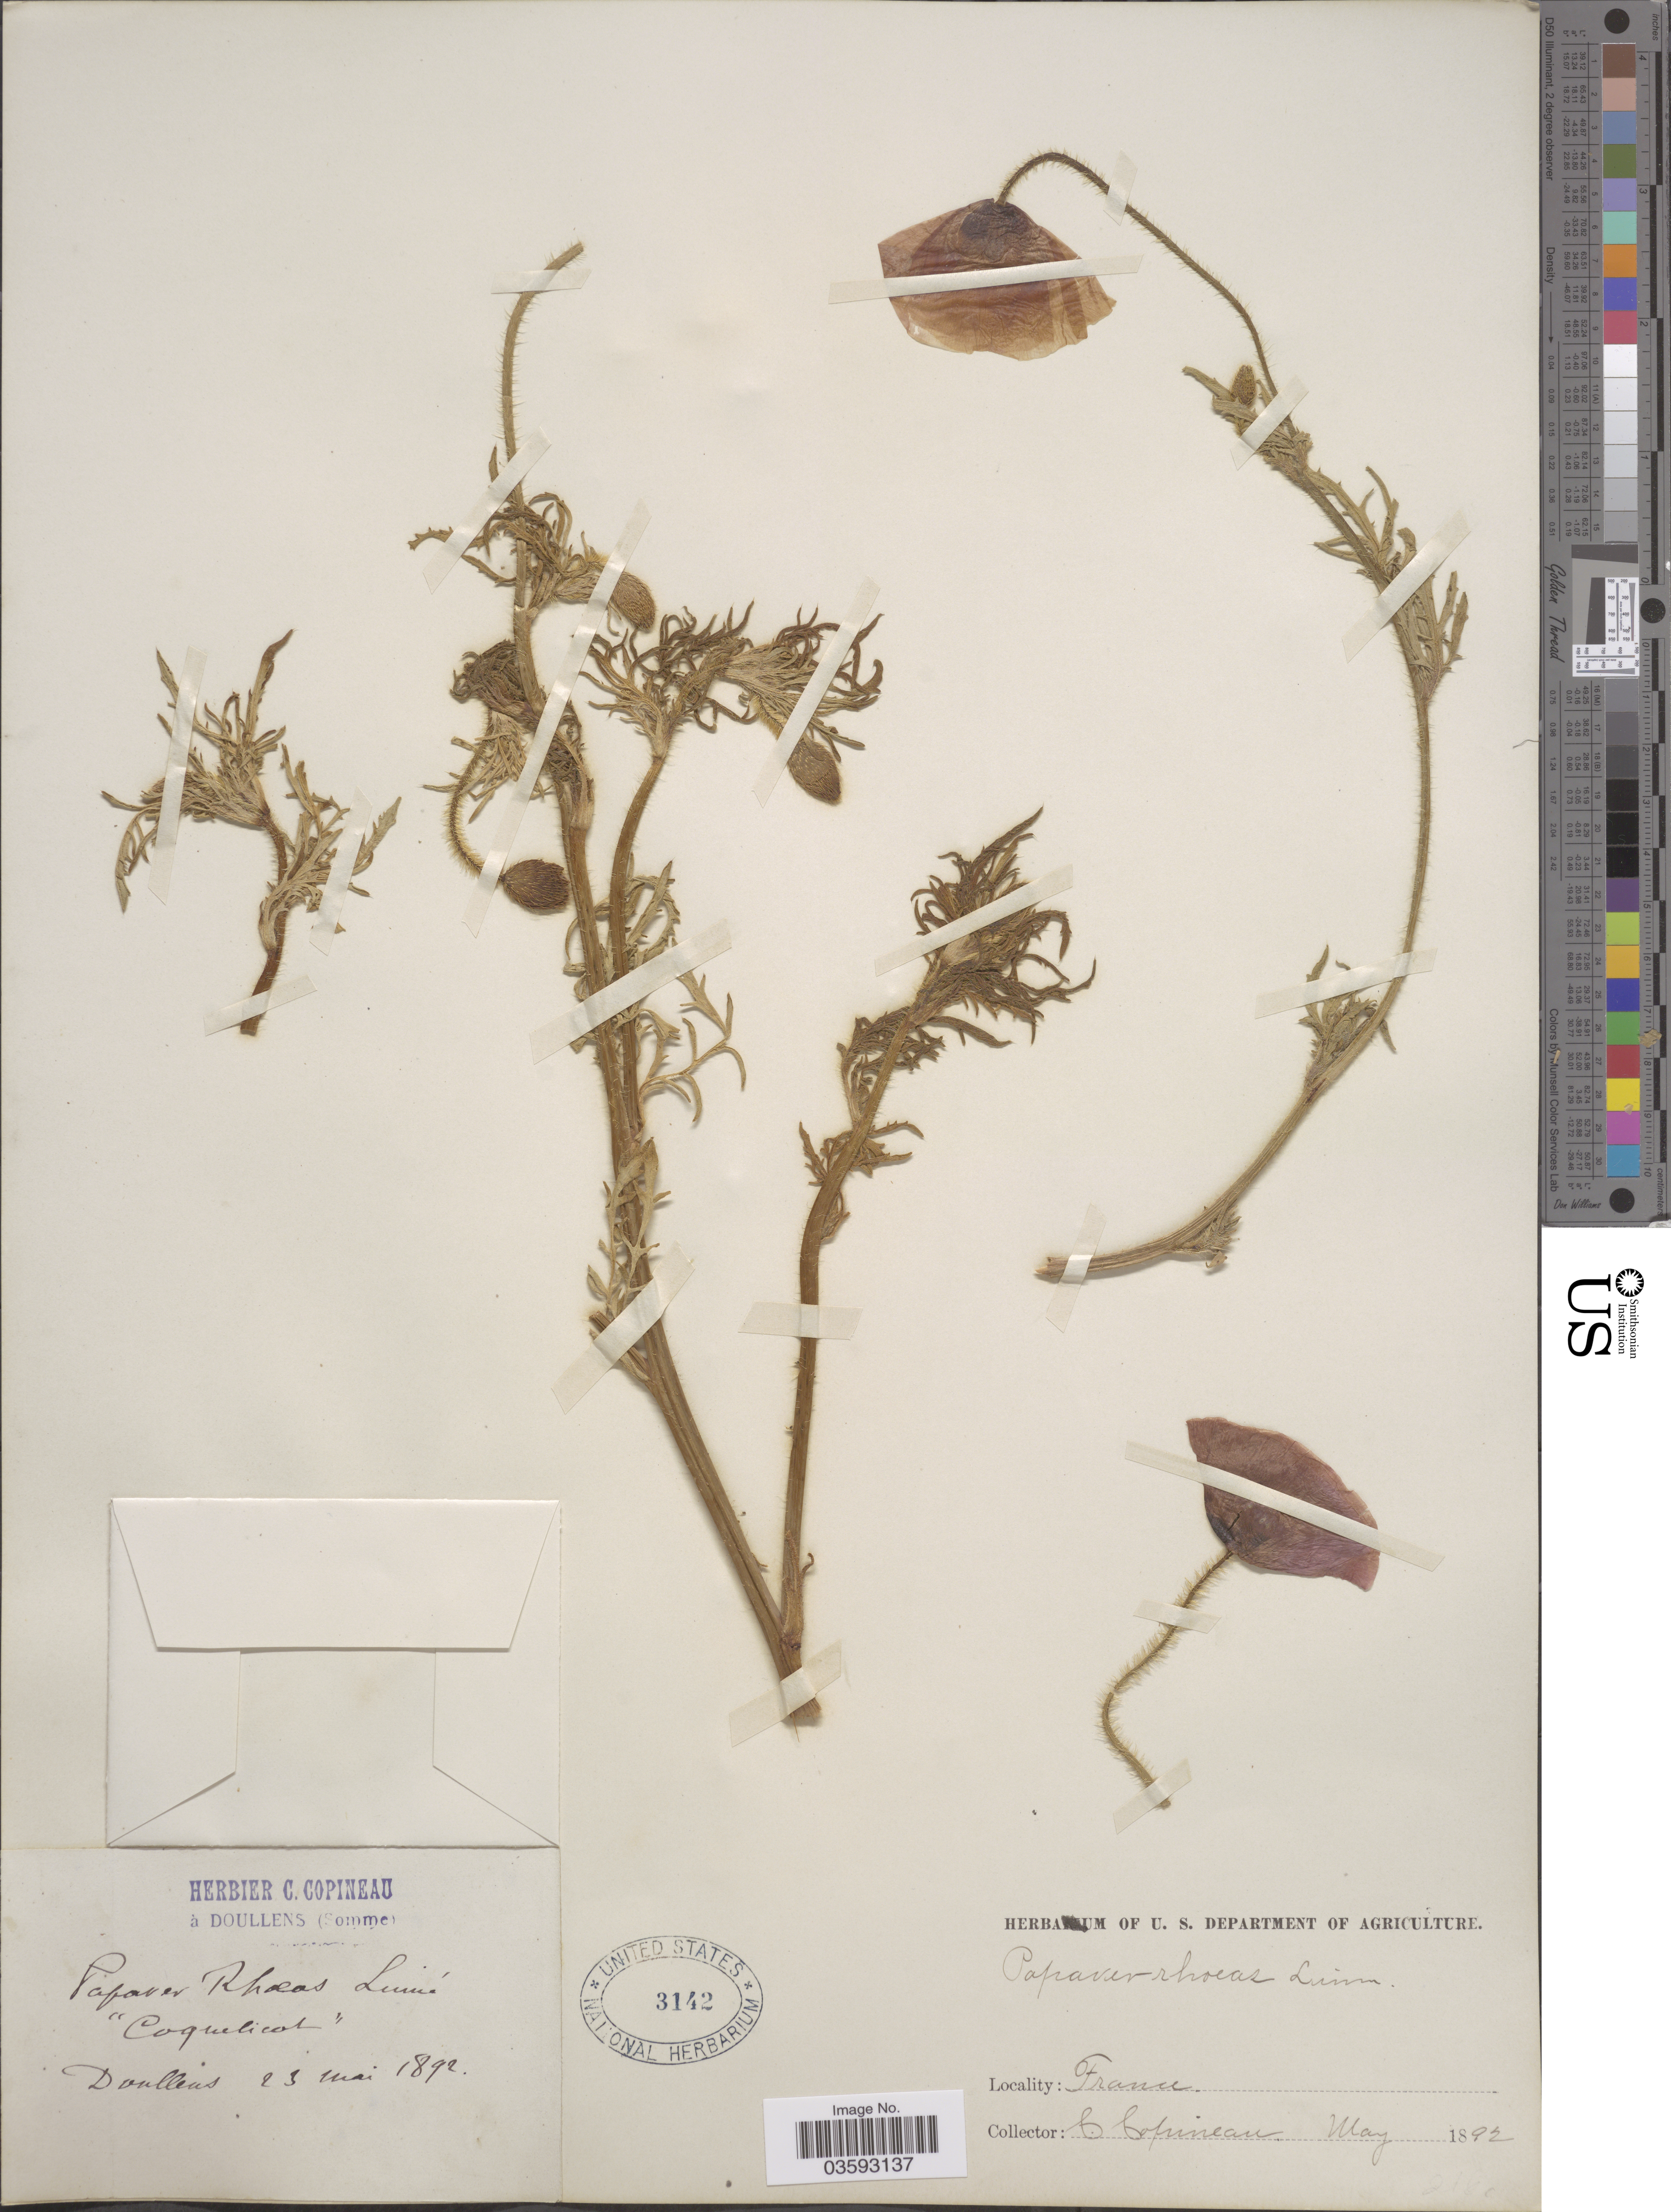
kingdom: Plantae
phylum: Tracheophyta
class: Magnoliopsida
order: Ranunculales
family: Papaveraceae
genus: Papaver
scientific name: Papaver rhoeas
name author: L.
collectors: ex herb. C. Copineau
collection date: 1892-05-23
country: France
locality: Doullens.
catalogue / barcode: US 3142